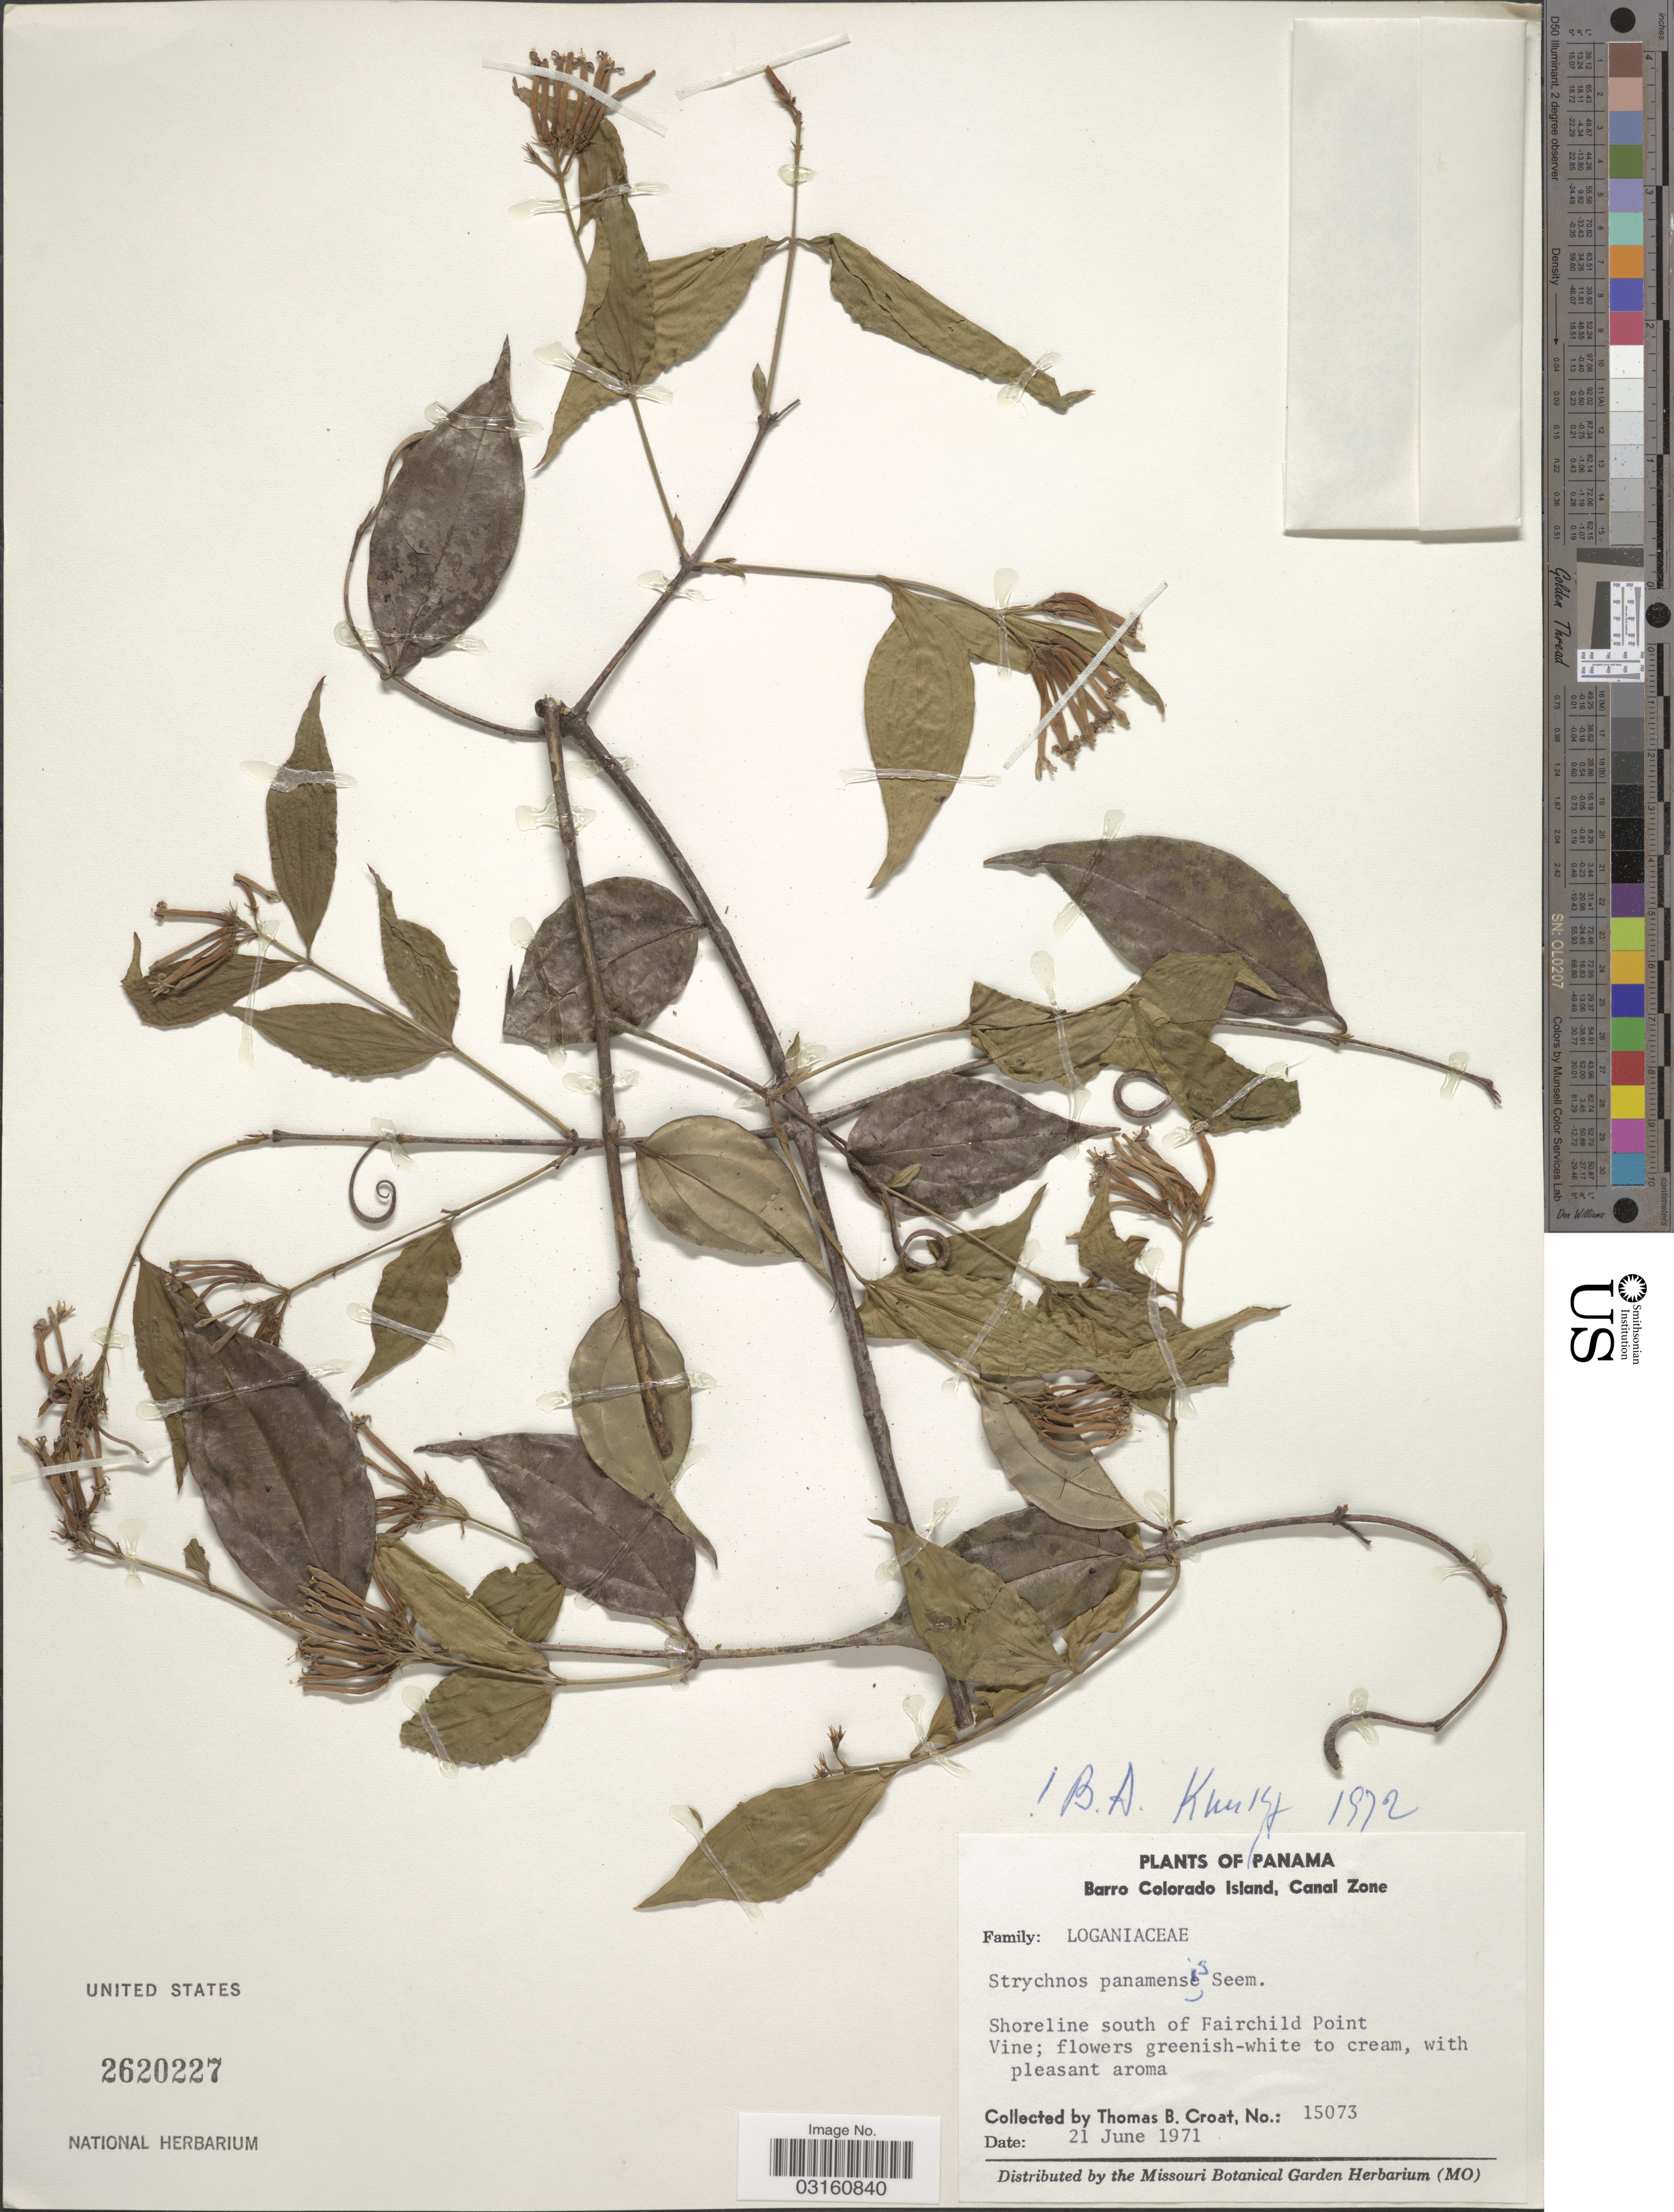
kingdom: Plantae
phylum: Tracheophyta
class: Magnoliopsida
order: Gentianales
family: Loganiaceae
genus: Strychnos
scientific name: Strychnos panamensis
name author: Seem.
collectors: T. B. Croat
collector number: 15073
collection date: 1971-06-21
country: Panama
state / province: Panamá Oeste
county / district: Canal Zone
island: Barro Colorado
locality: Barro Colorado Island, Canal Zone. Shoreline south of Fairchild Point.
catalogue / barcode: US 2620227